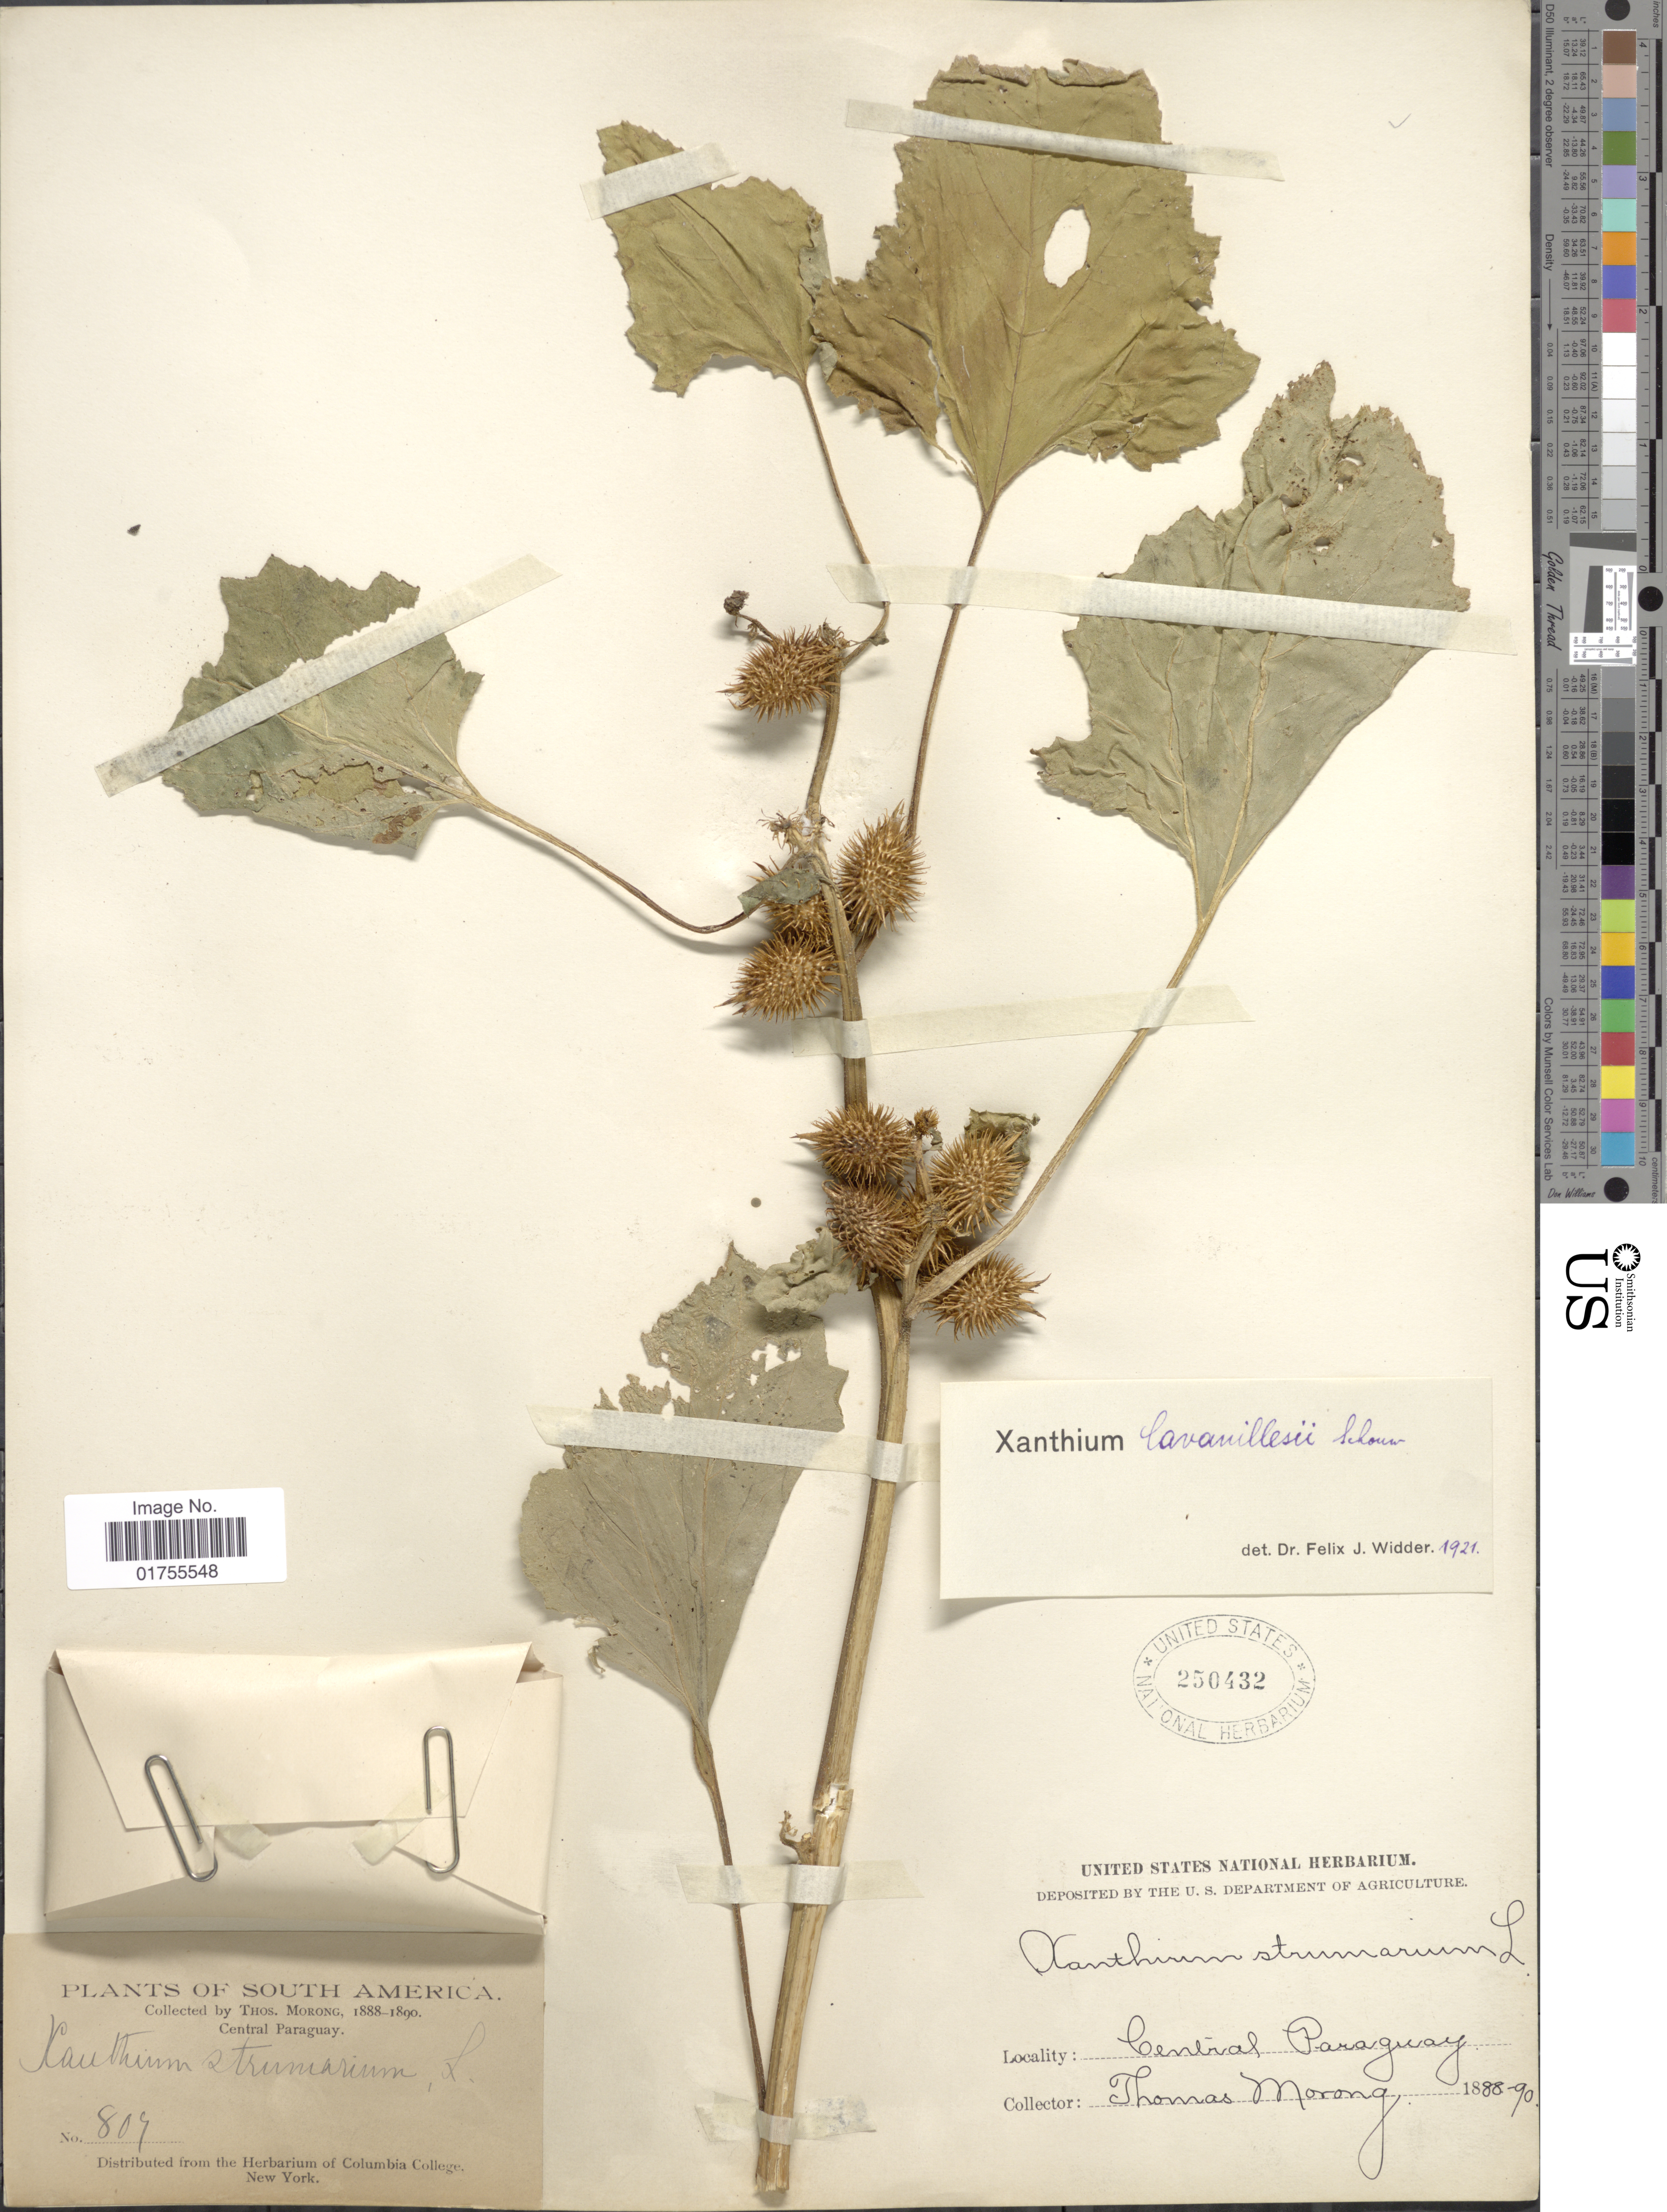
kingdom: Plantae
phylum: Tracheophyta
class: Magnoliopsida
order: Asterales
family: Asteraceae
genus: Xanthium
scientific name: Xanthium cavanillesii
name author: Schouw ex Didr.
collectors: T. Morong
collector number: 807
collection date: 1888/1890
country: Paraguay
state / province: Central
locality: Central Paraguay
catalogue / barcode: US 250432